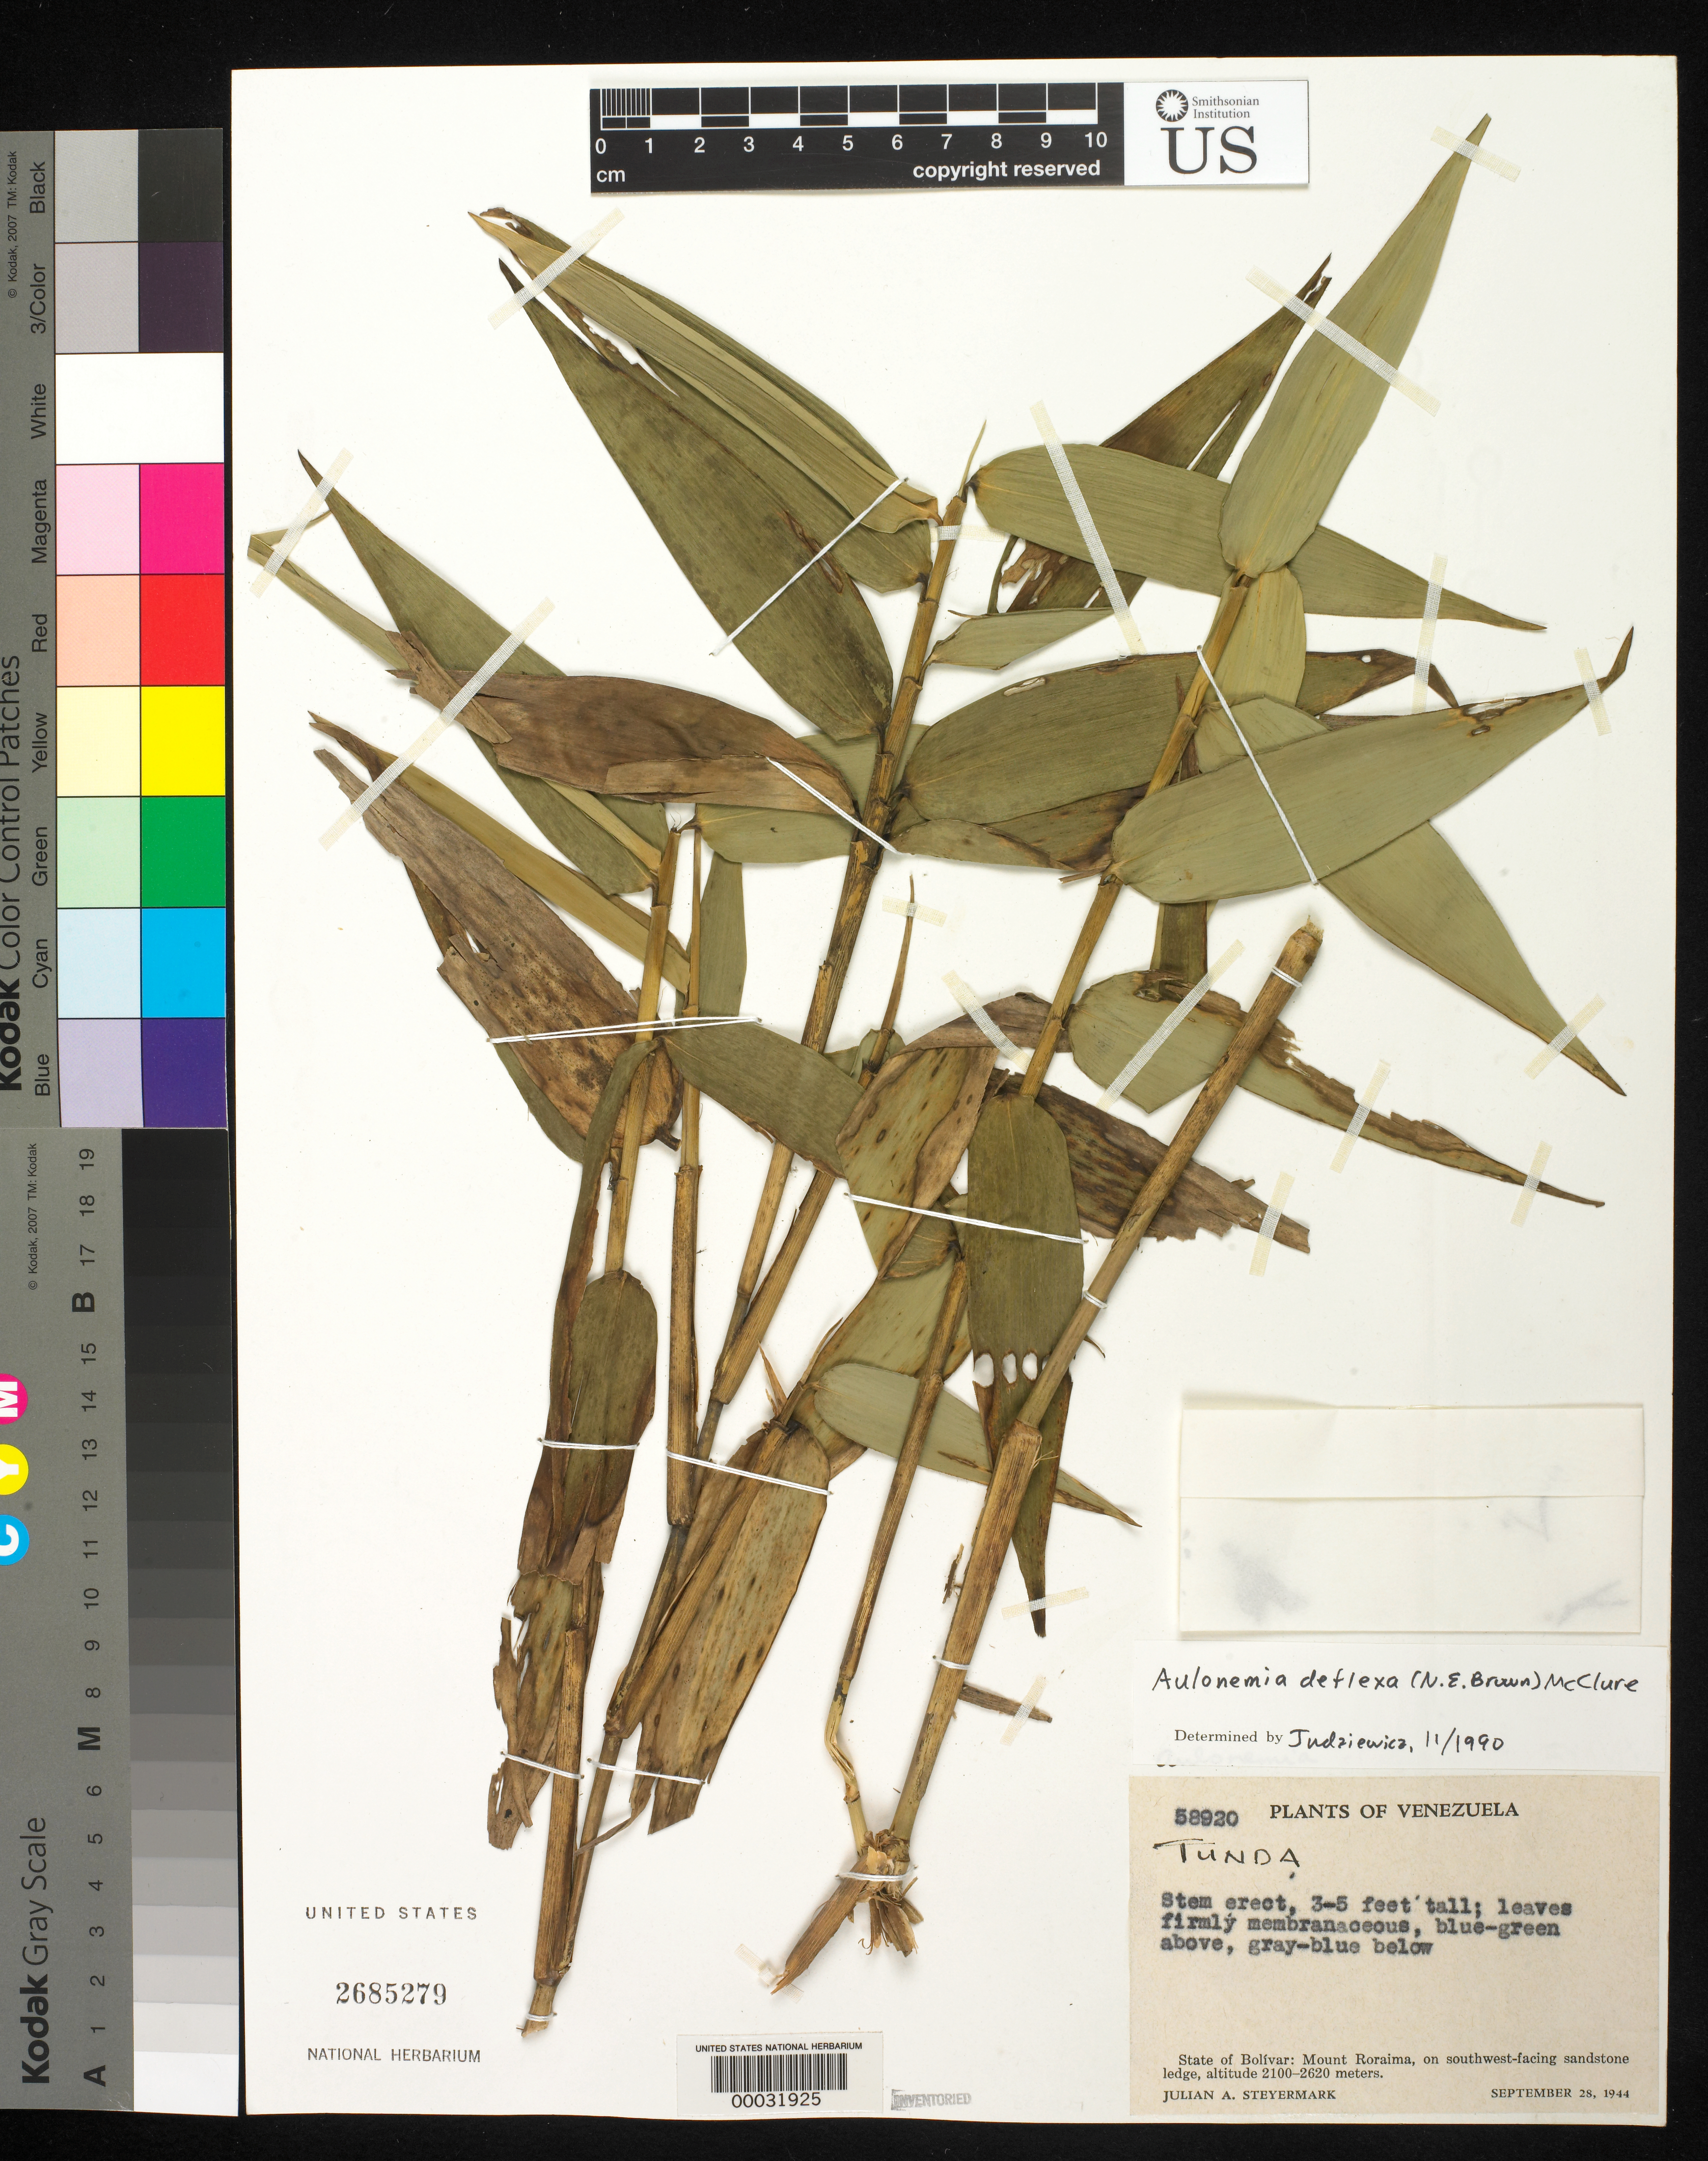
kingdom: Plantae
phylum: Tracheophyta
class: Liliopsida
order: Poales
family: Poaceae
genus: Aulonemia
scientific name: Aulonemia deflexa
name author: (N.E. Br.) McClure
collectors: J. Steyermark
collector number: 58920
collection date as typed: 28 Sep 1944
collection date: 1944-09-28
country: Venezuela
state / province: Bolivar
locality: State of Bolívar: Mount Roraima, on southwest-facing sandstone ledge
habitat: Sandstone ledge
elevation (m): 2100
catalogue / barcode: US 2685279